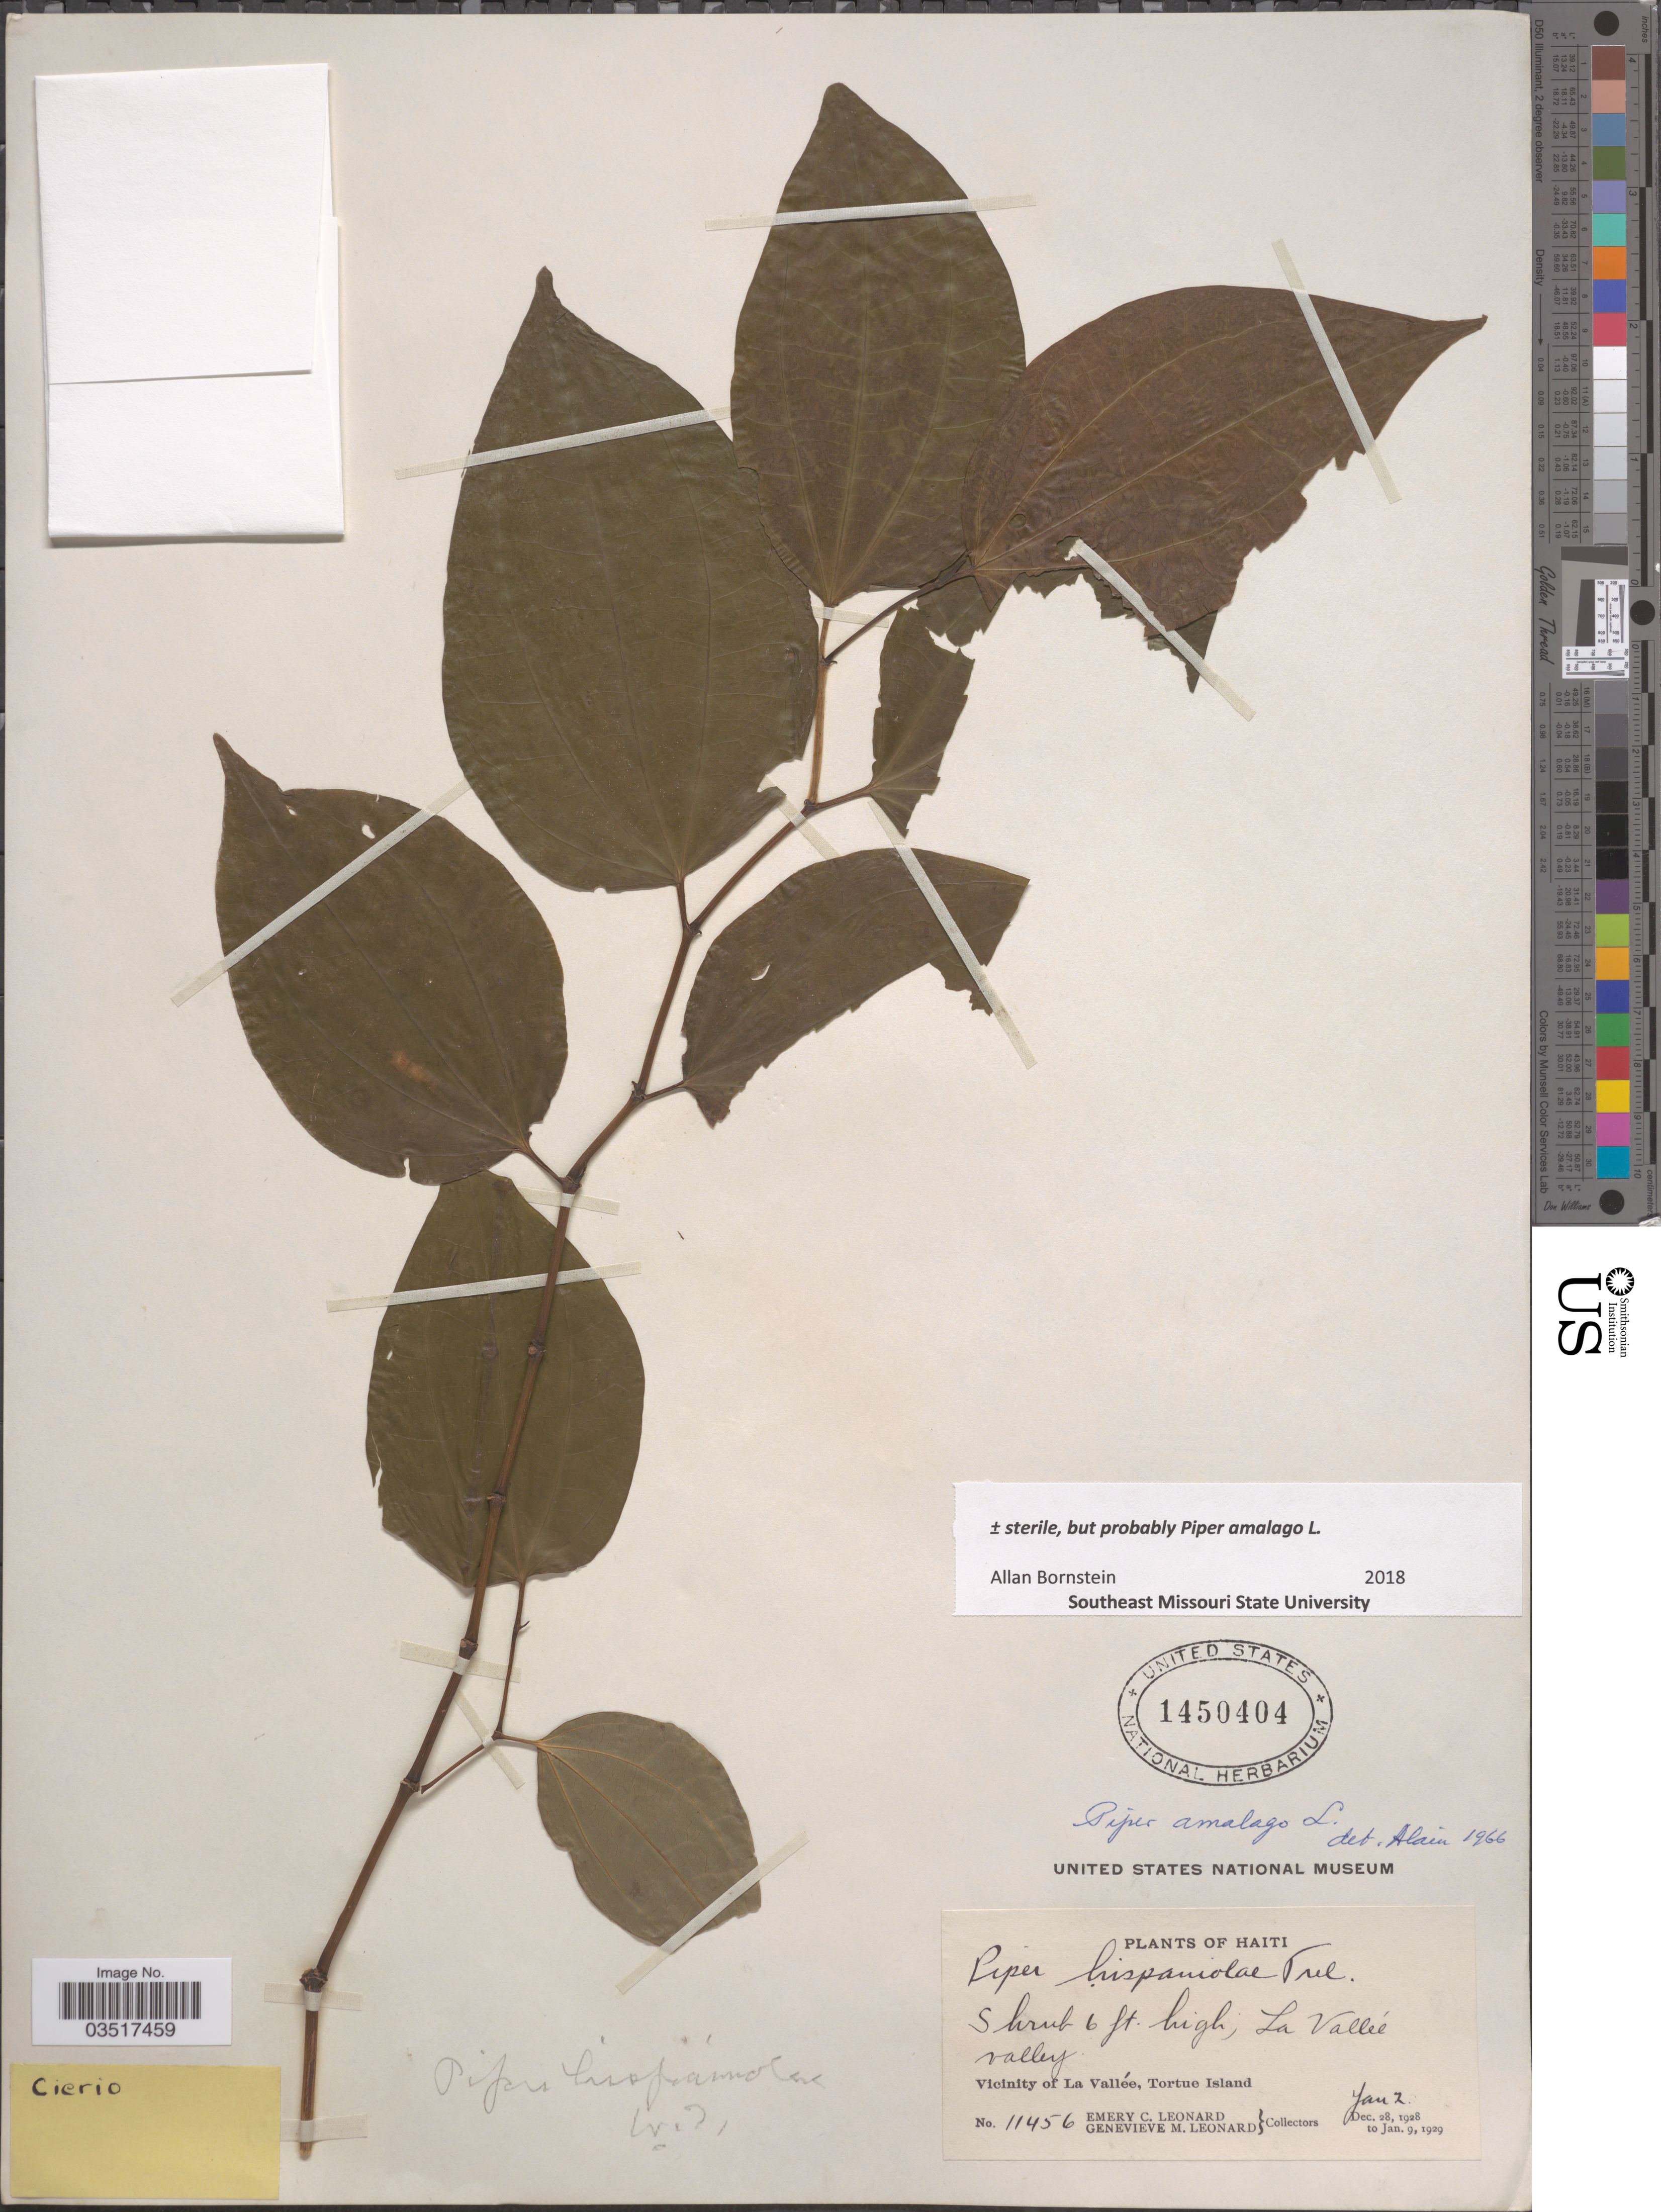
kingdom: Plantae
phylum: Tracheophyta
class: Magnoliopsida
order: Piperales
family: Piperaceae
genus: Piper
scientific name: Piper amalago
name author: L.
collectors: E. C. Leonard & G. M. Leonard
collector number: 11456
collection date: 1929-01-02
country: Haiti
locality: La Valée valley. Vicinity of La Vallée, Tortue Island.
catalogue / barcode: US 1450404